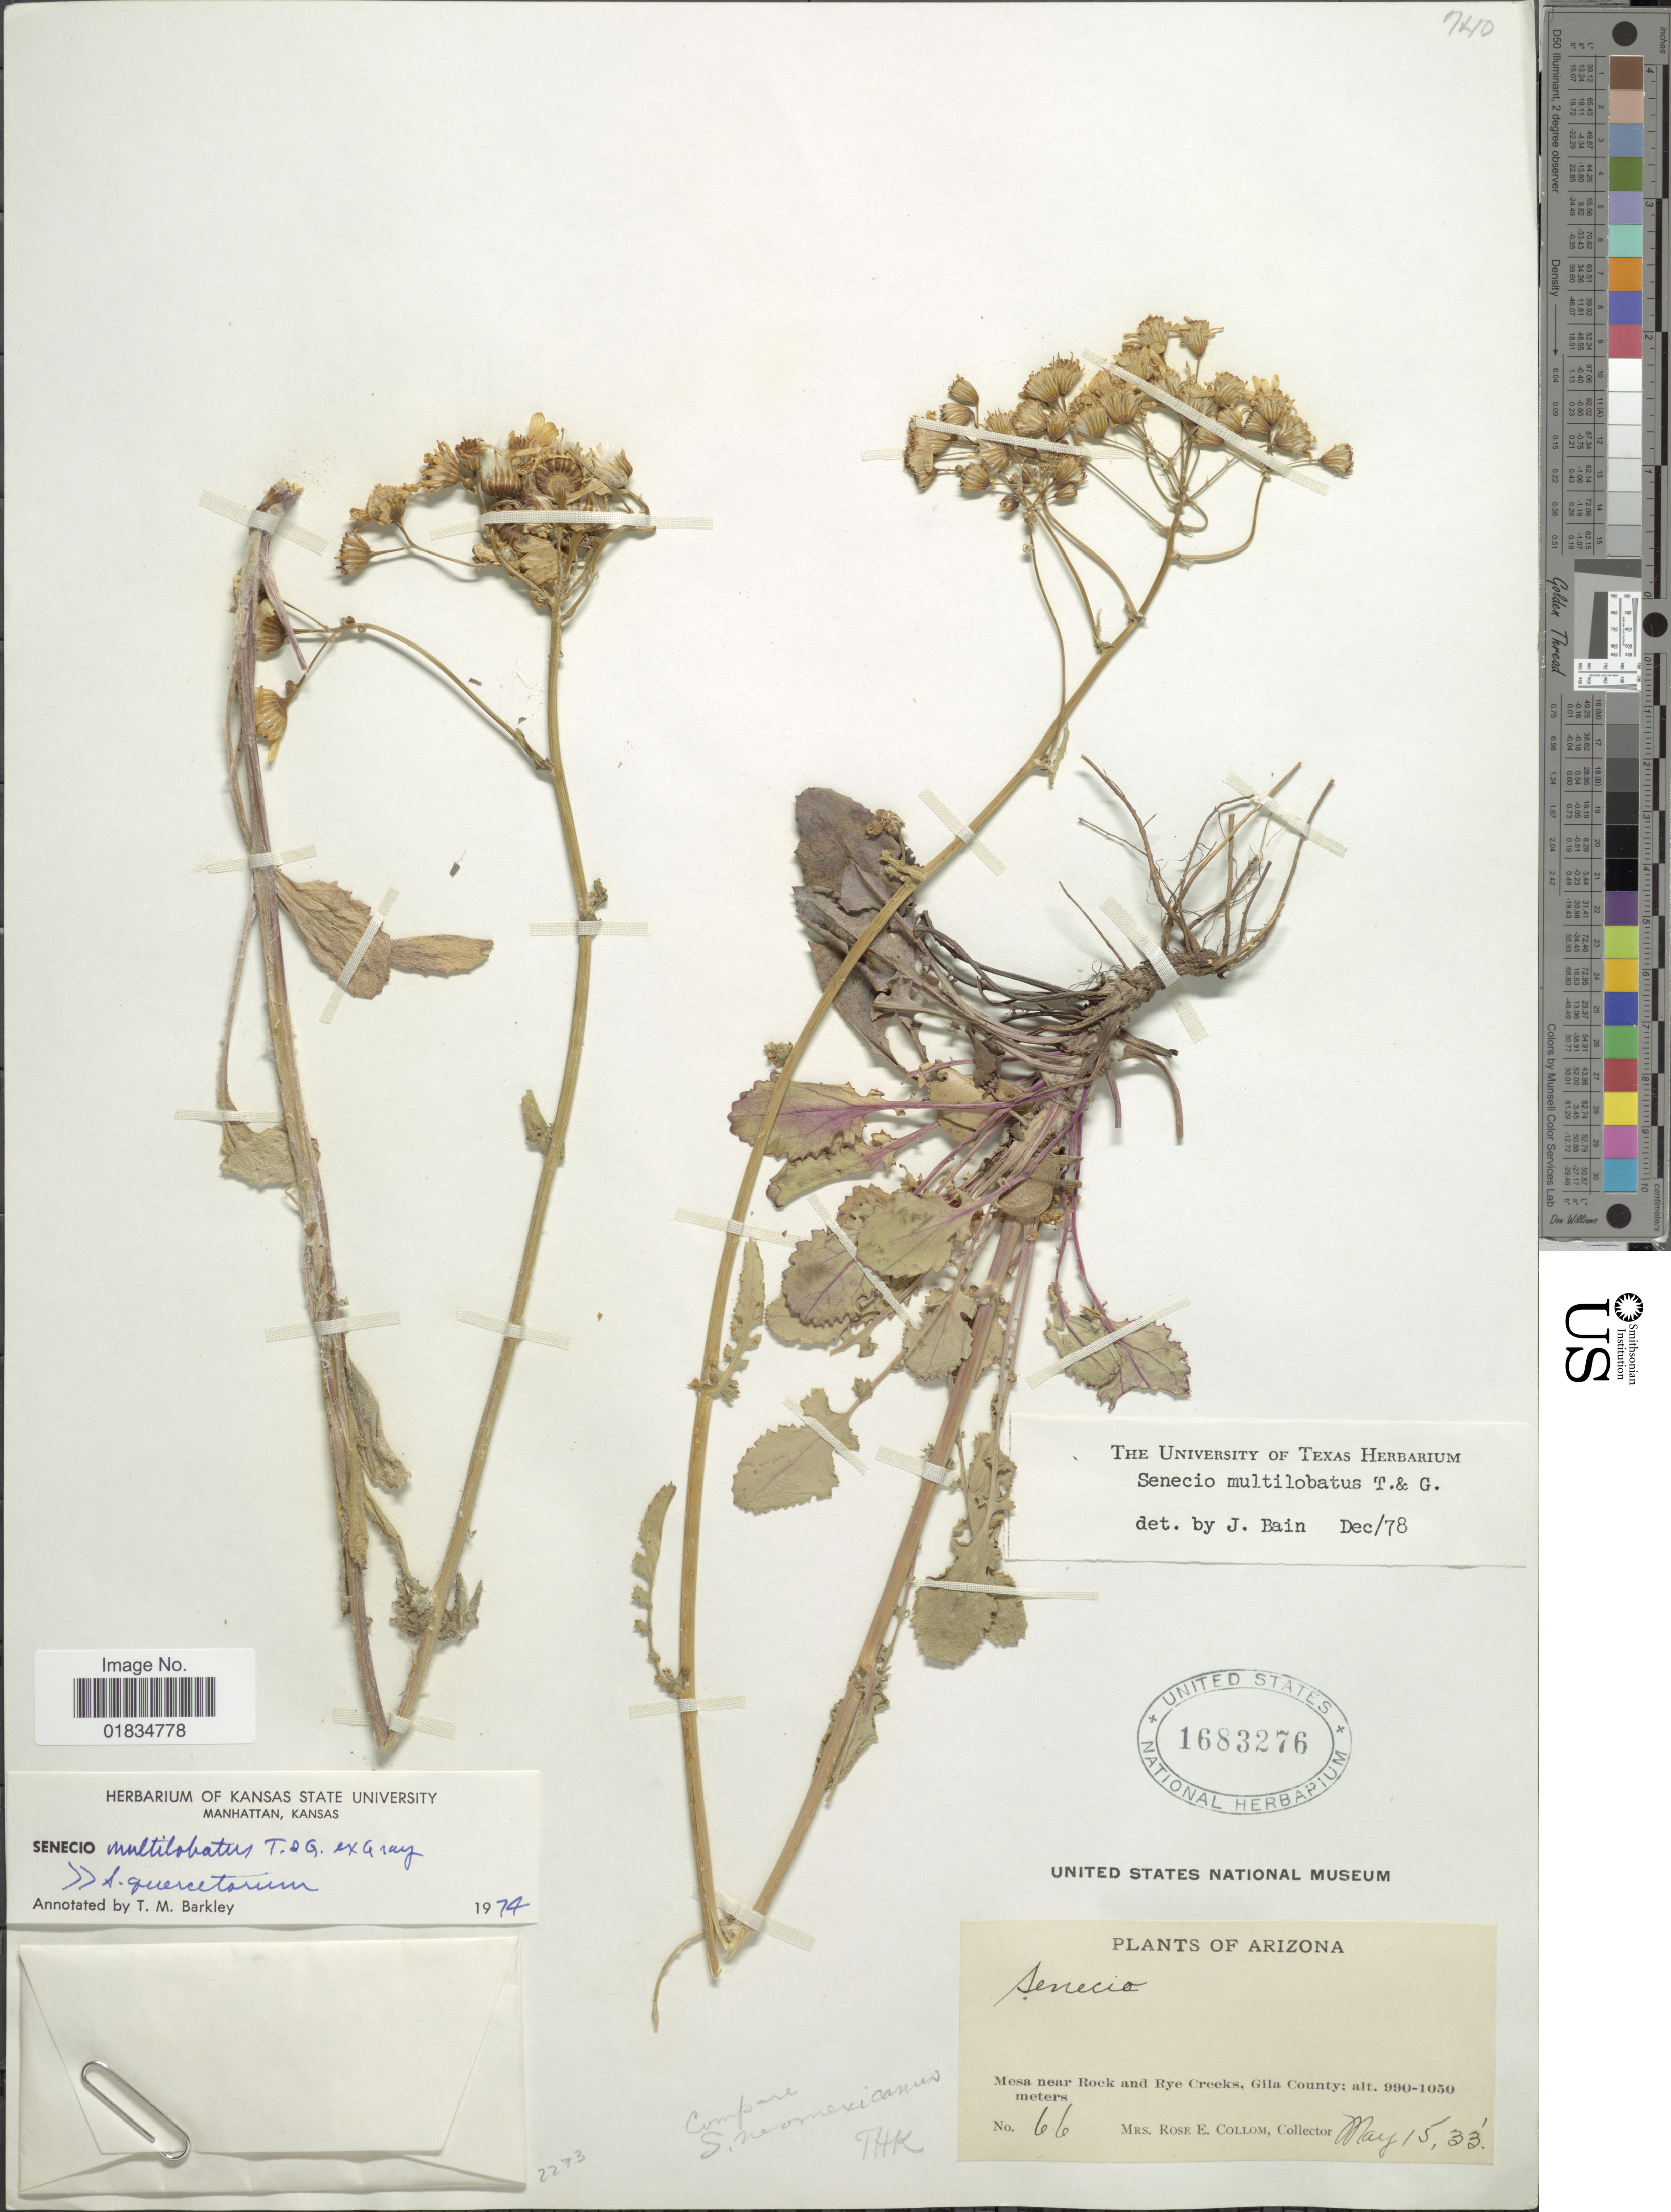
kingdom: Plantae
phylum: Tracheophyta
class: Magnoliopsida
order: Asterales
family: Asteraceae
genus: Senecio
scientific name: Senecio multicapitatus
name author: Greenm.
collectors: R. E. Collom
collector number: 66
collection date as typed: Transcribed d/m/y: 15/5/33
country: United States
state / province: Arizona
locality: Mesa near Rock and Rye Creeks, Gila County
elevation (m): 990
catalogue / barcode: US 1683276